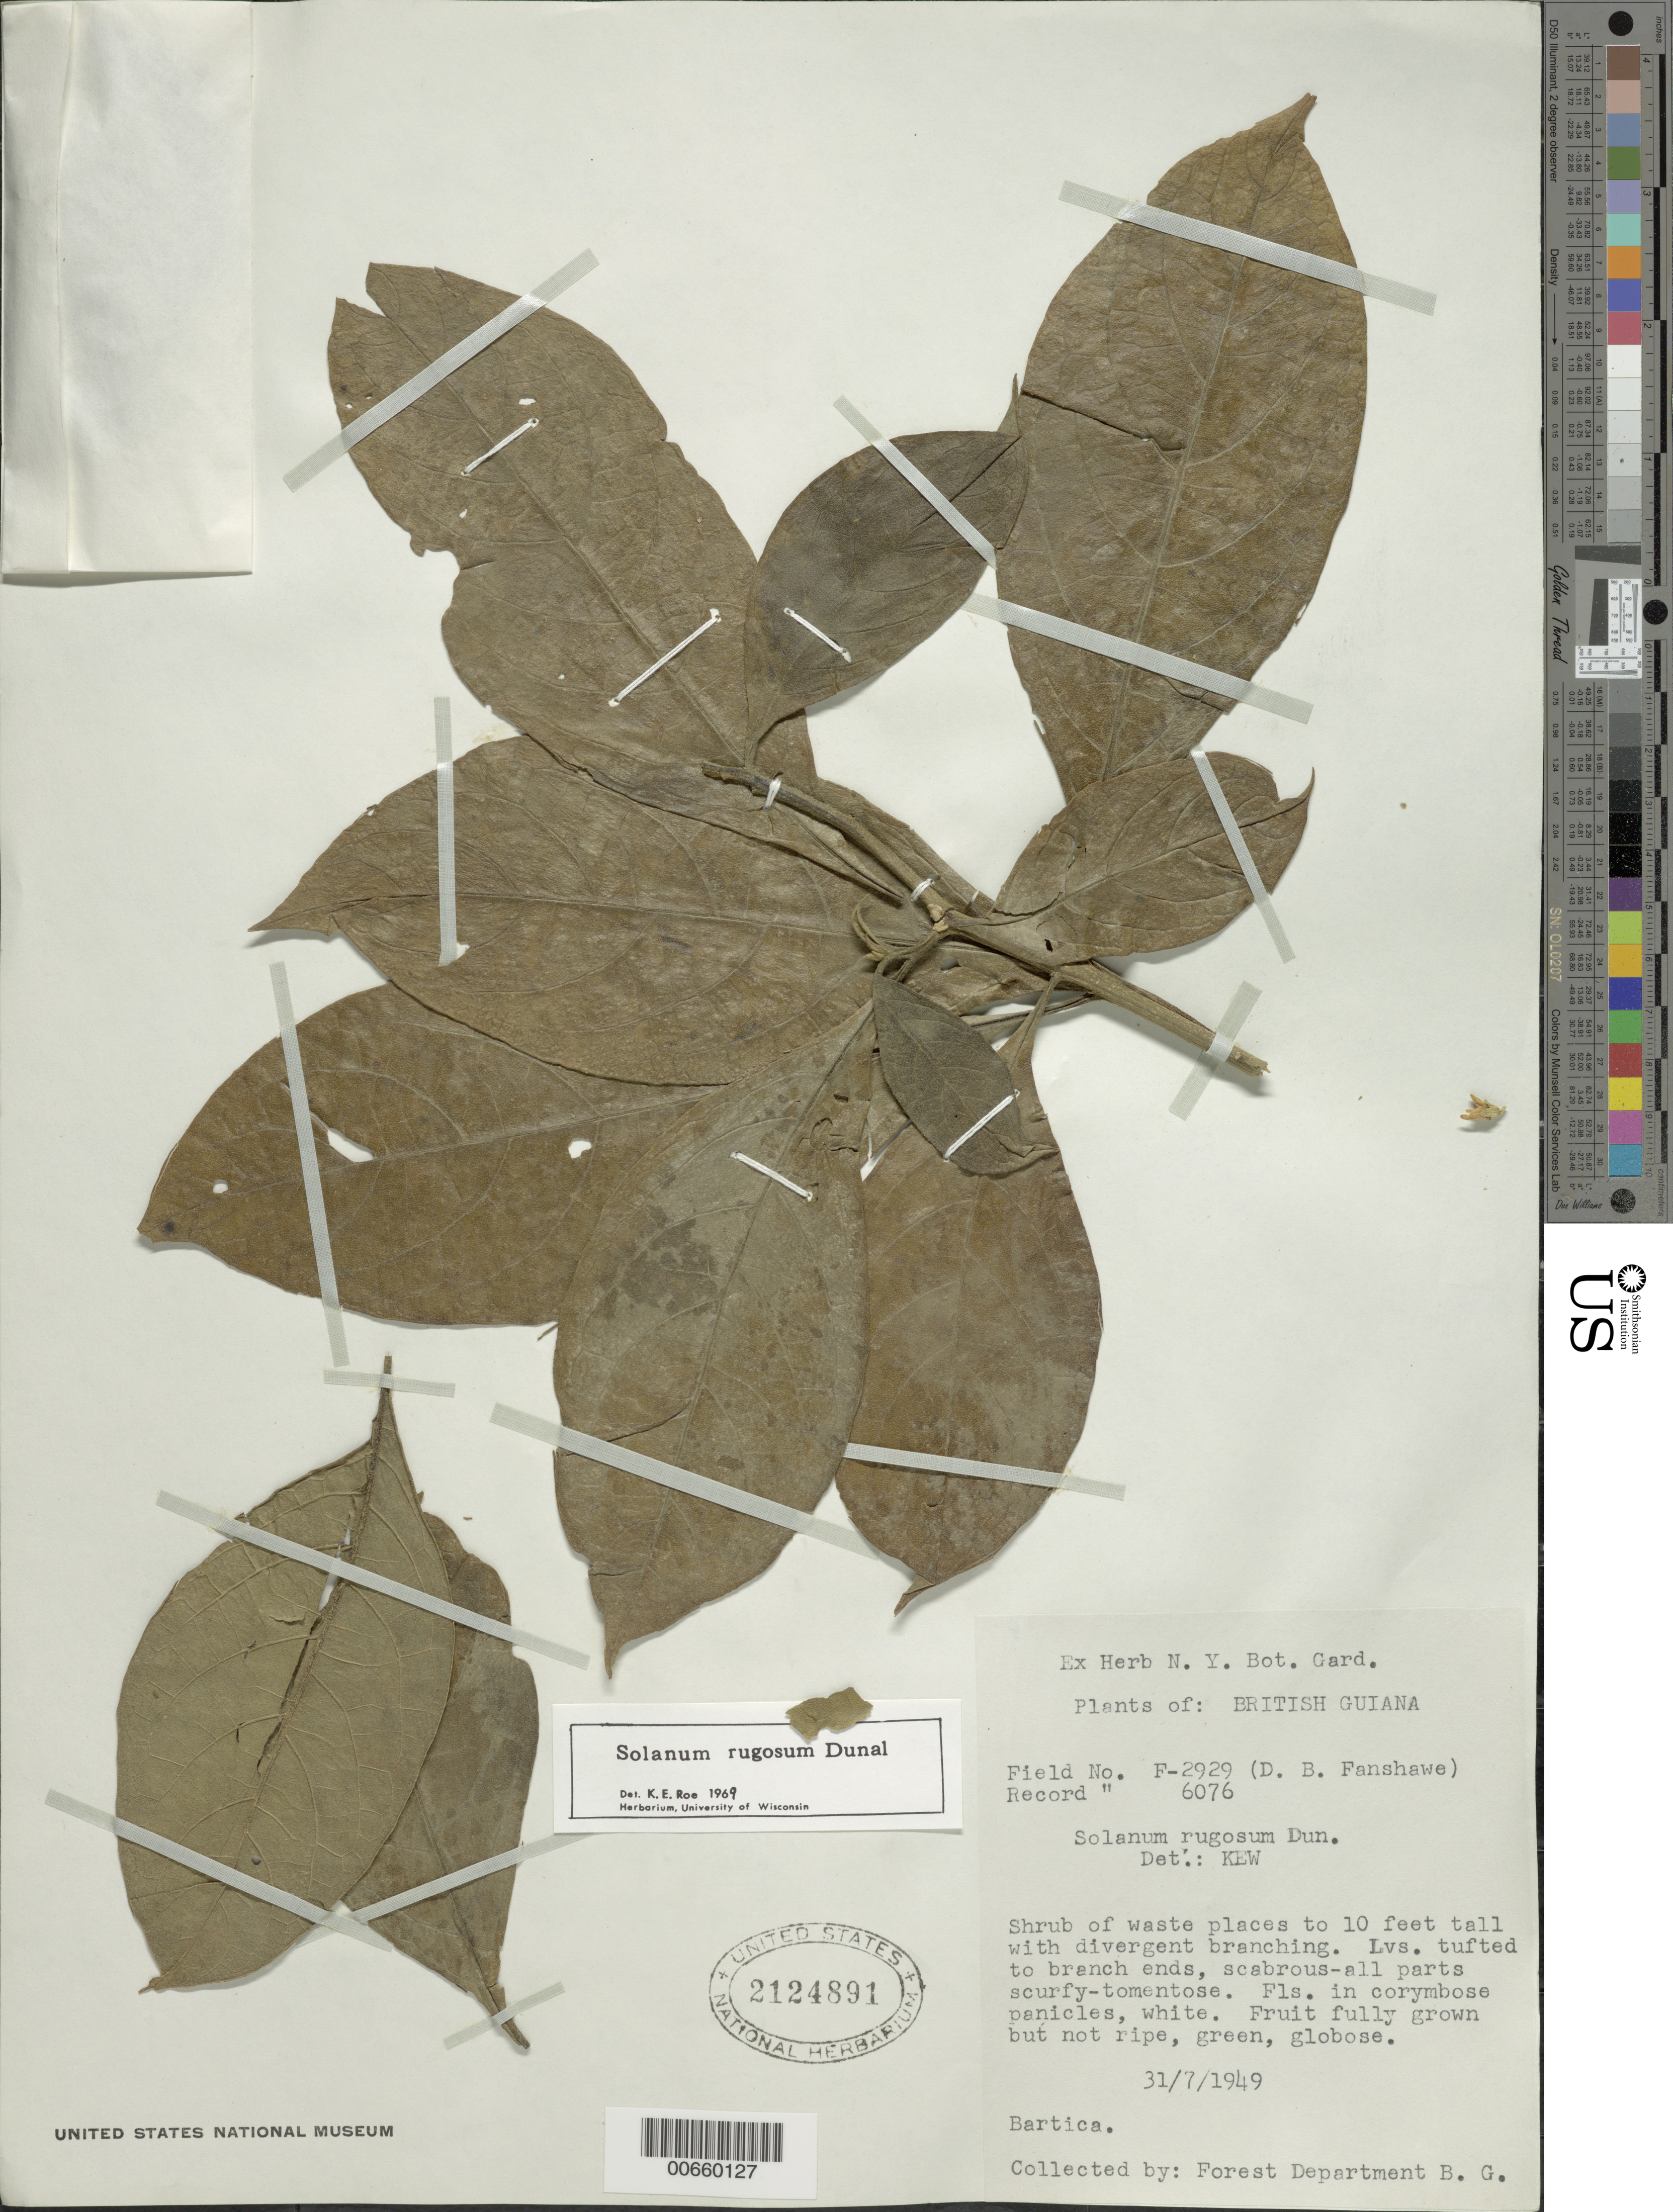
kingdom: Plantae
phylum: Tracheophyta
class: Magnoliopsida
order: Solanales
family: Solanaceae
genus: Solanum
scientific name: Solanum rugosum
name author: Dunal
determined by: Roe, K. E.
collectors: Forest Dept. B. G.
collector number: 6076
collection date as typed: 7 Jul 1949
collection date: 1949-07-07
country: Guyana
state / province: Cuyuni-Mazaruni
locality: Bartica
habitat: Waste ground & roadside. Field No. F2929.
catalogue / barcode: US 2124891